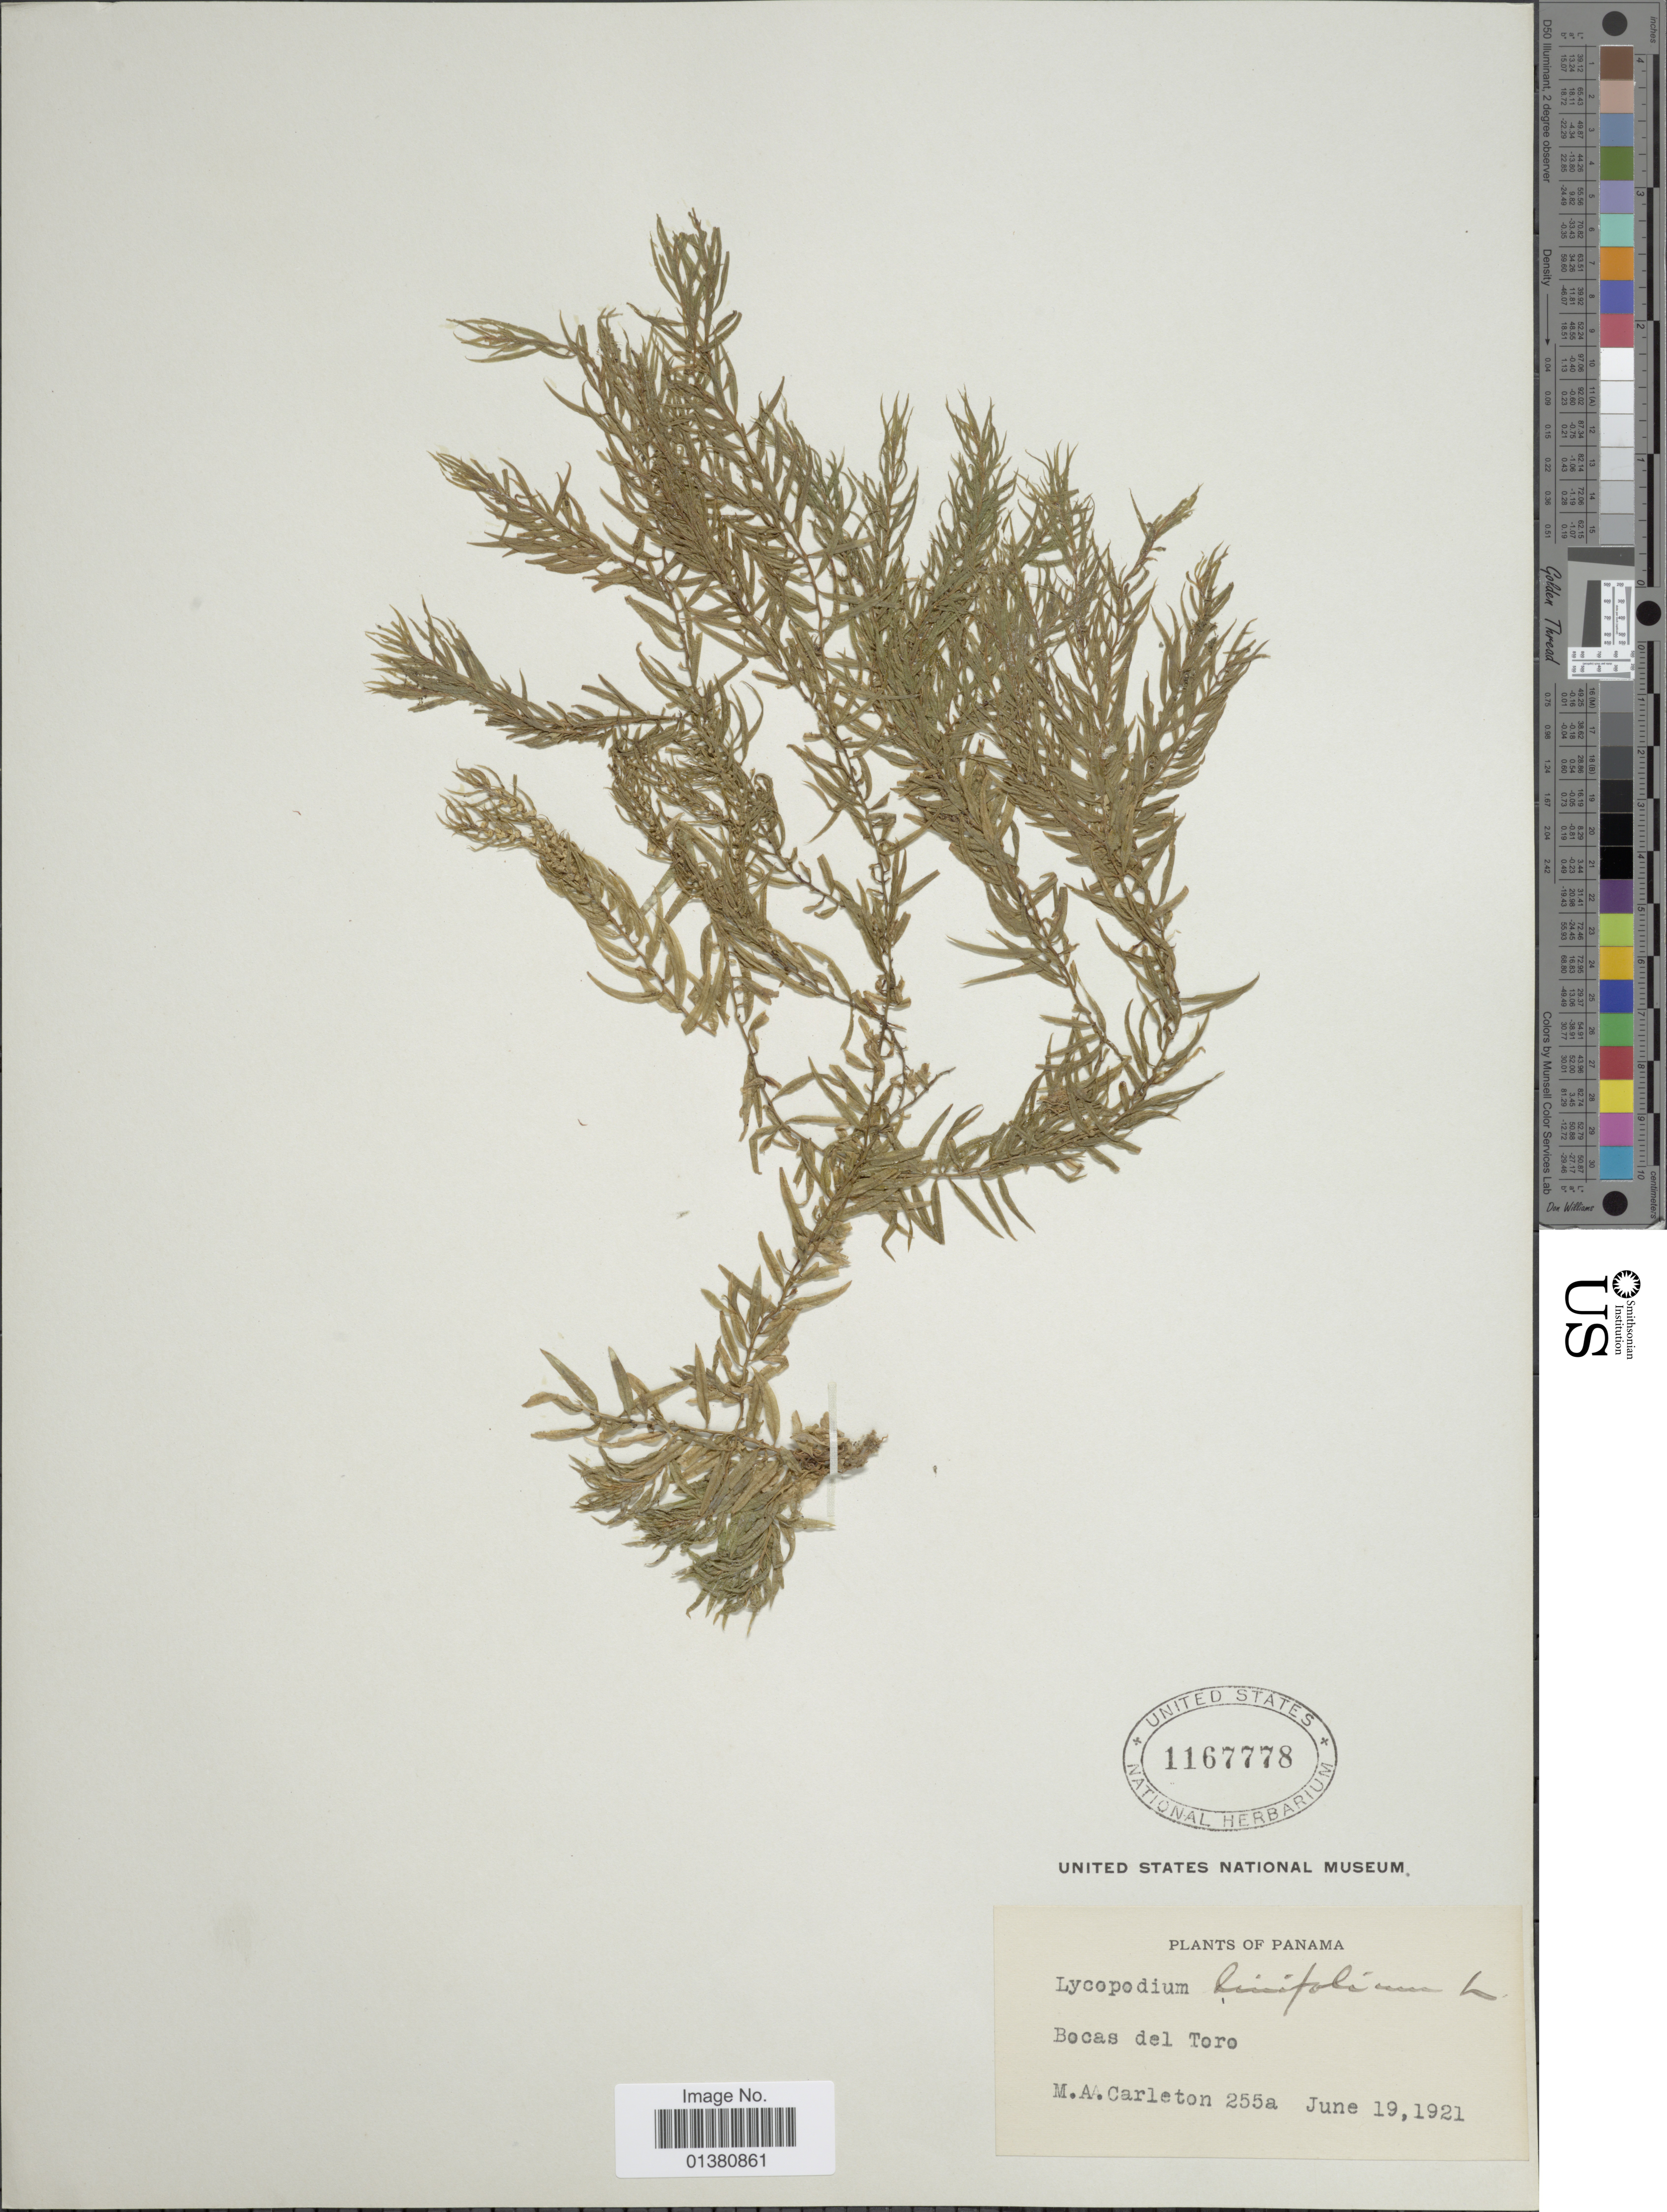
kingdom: Plantae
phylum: Tracheophyta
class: Lycopodiopsida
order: Lycopodiales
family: Lycopodiaceae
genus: Phlegmariurus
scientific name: Phlegmariurus linifolius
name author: (L.) B. Øllg.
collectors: M. A. Carleton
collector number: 255a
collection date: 1921-06-19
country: Panama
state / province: Bocas del Toro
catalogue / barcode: US 1167778